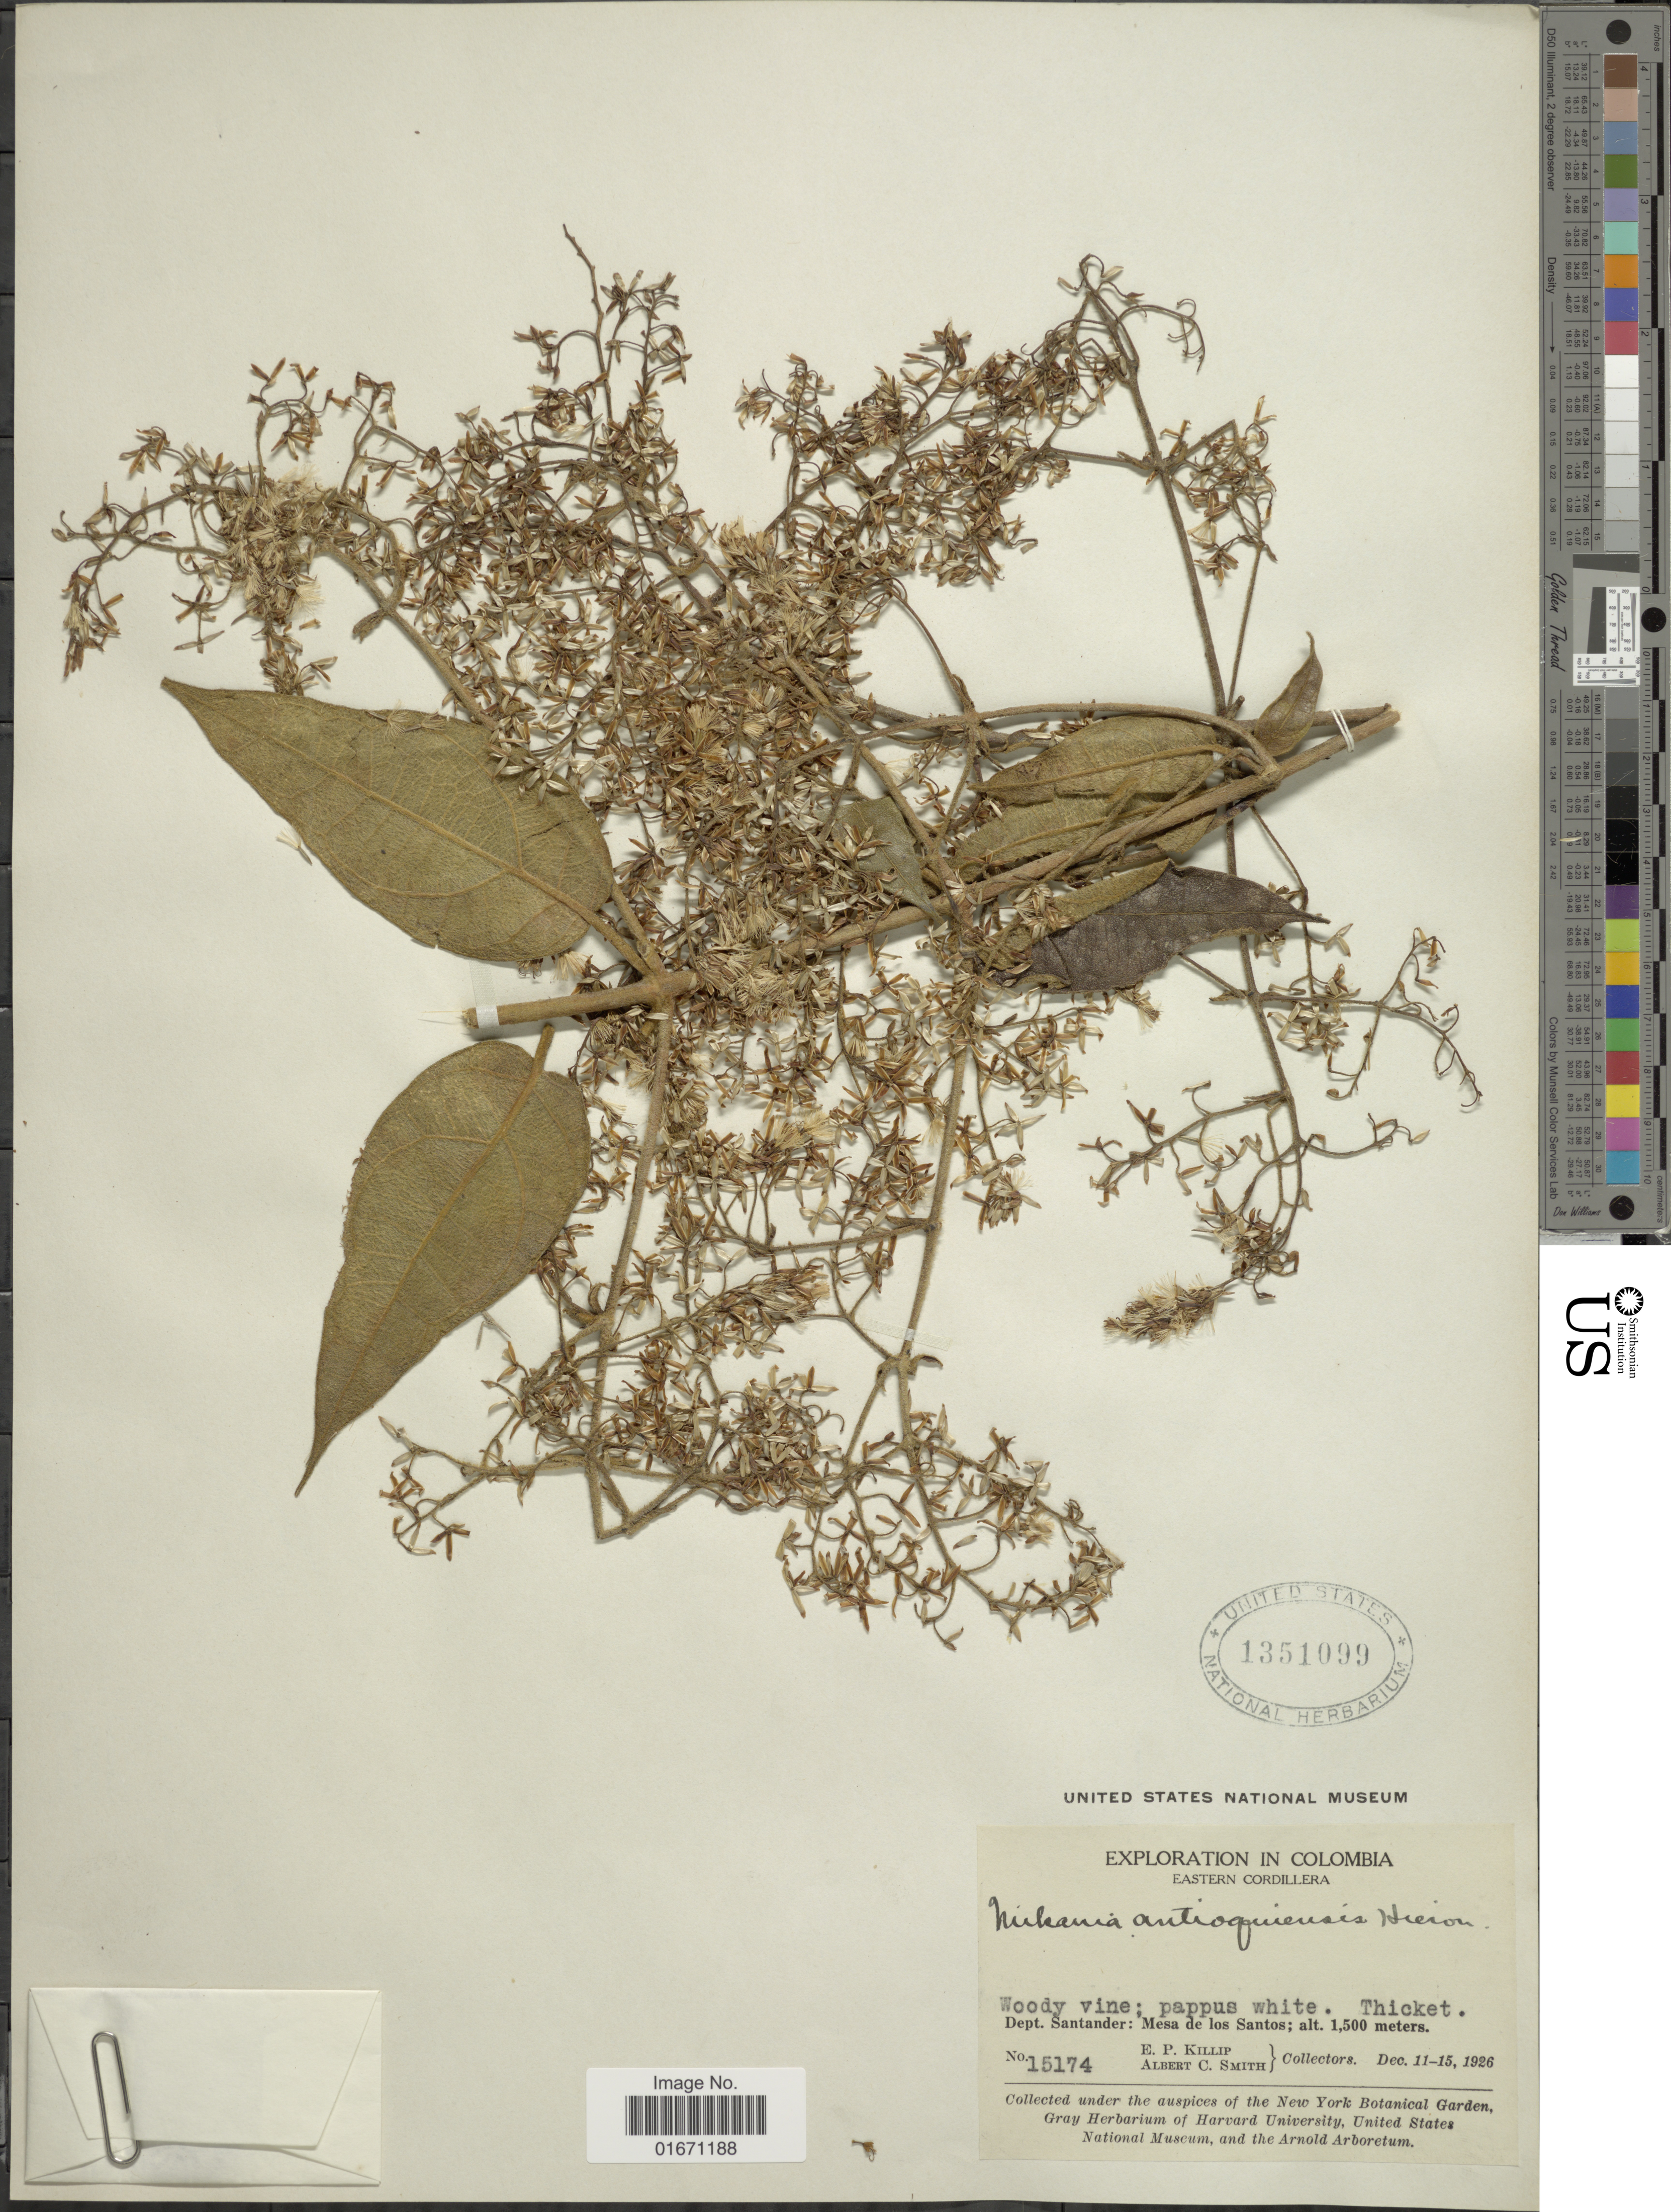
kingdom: Plantae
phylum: Tracheophyta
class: Magnoliopsida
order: Asterales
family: Asteraceae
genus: Mikania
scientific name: Mikania banisteriae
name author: DC.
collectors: E. P. Killip & A. C. Smith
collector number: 15174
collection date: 1926-12-11/1926-12-15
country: Colombia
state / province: Santander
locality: Eastern Cordillera, Mesa de los Santos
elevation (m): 1500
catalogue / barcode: US 1351099